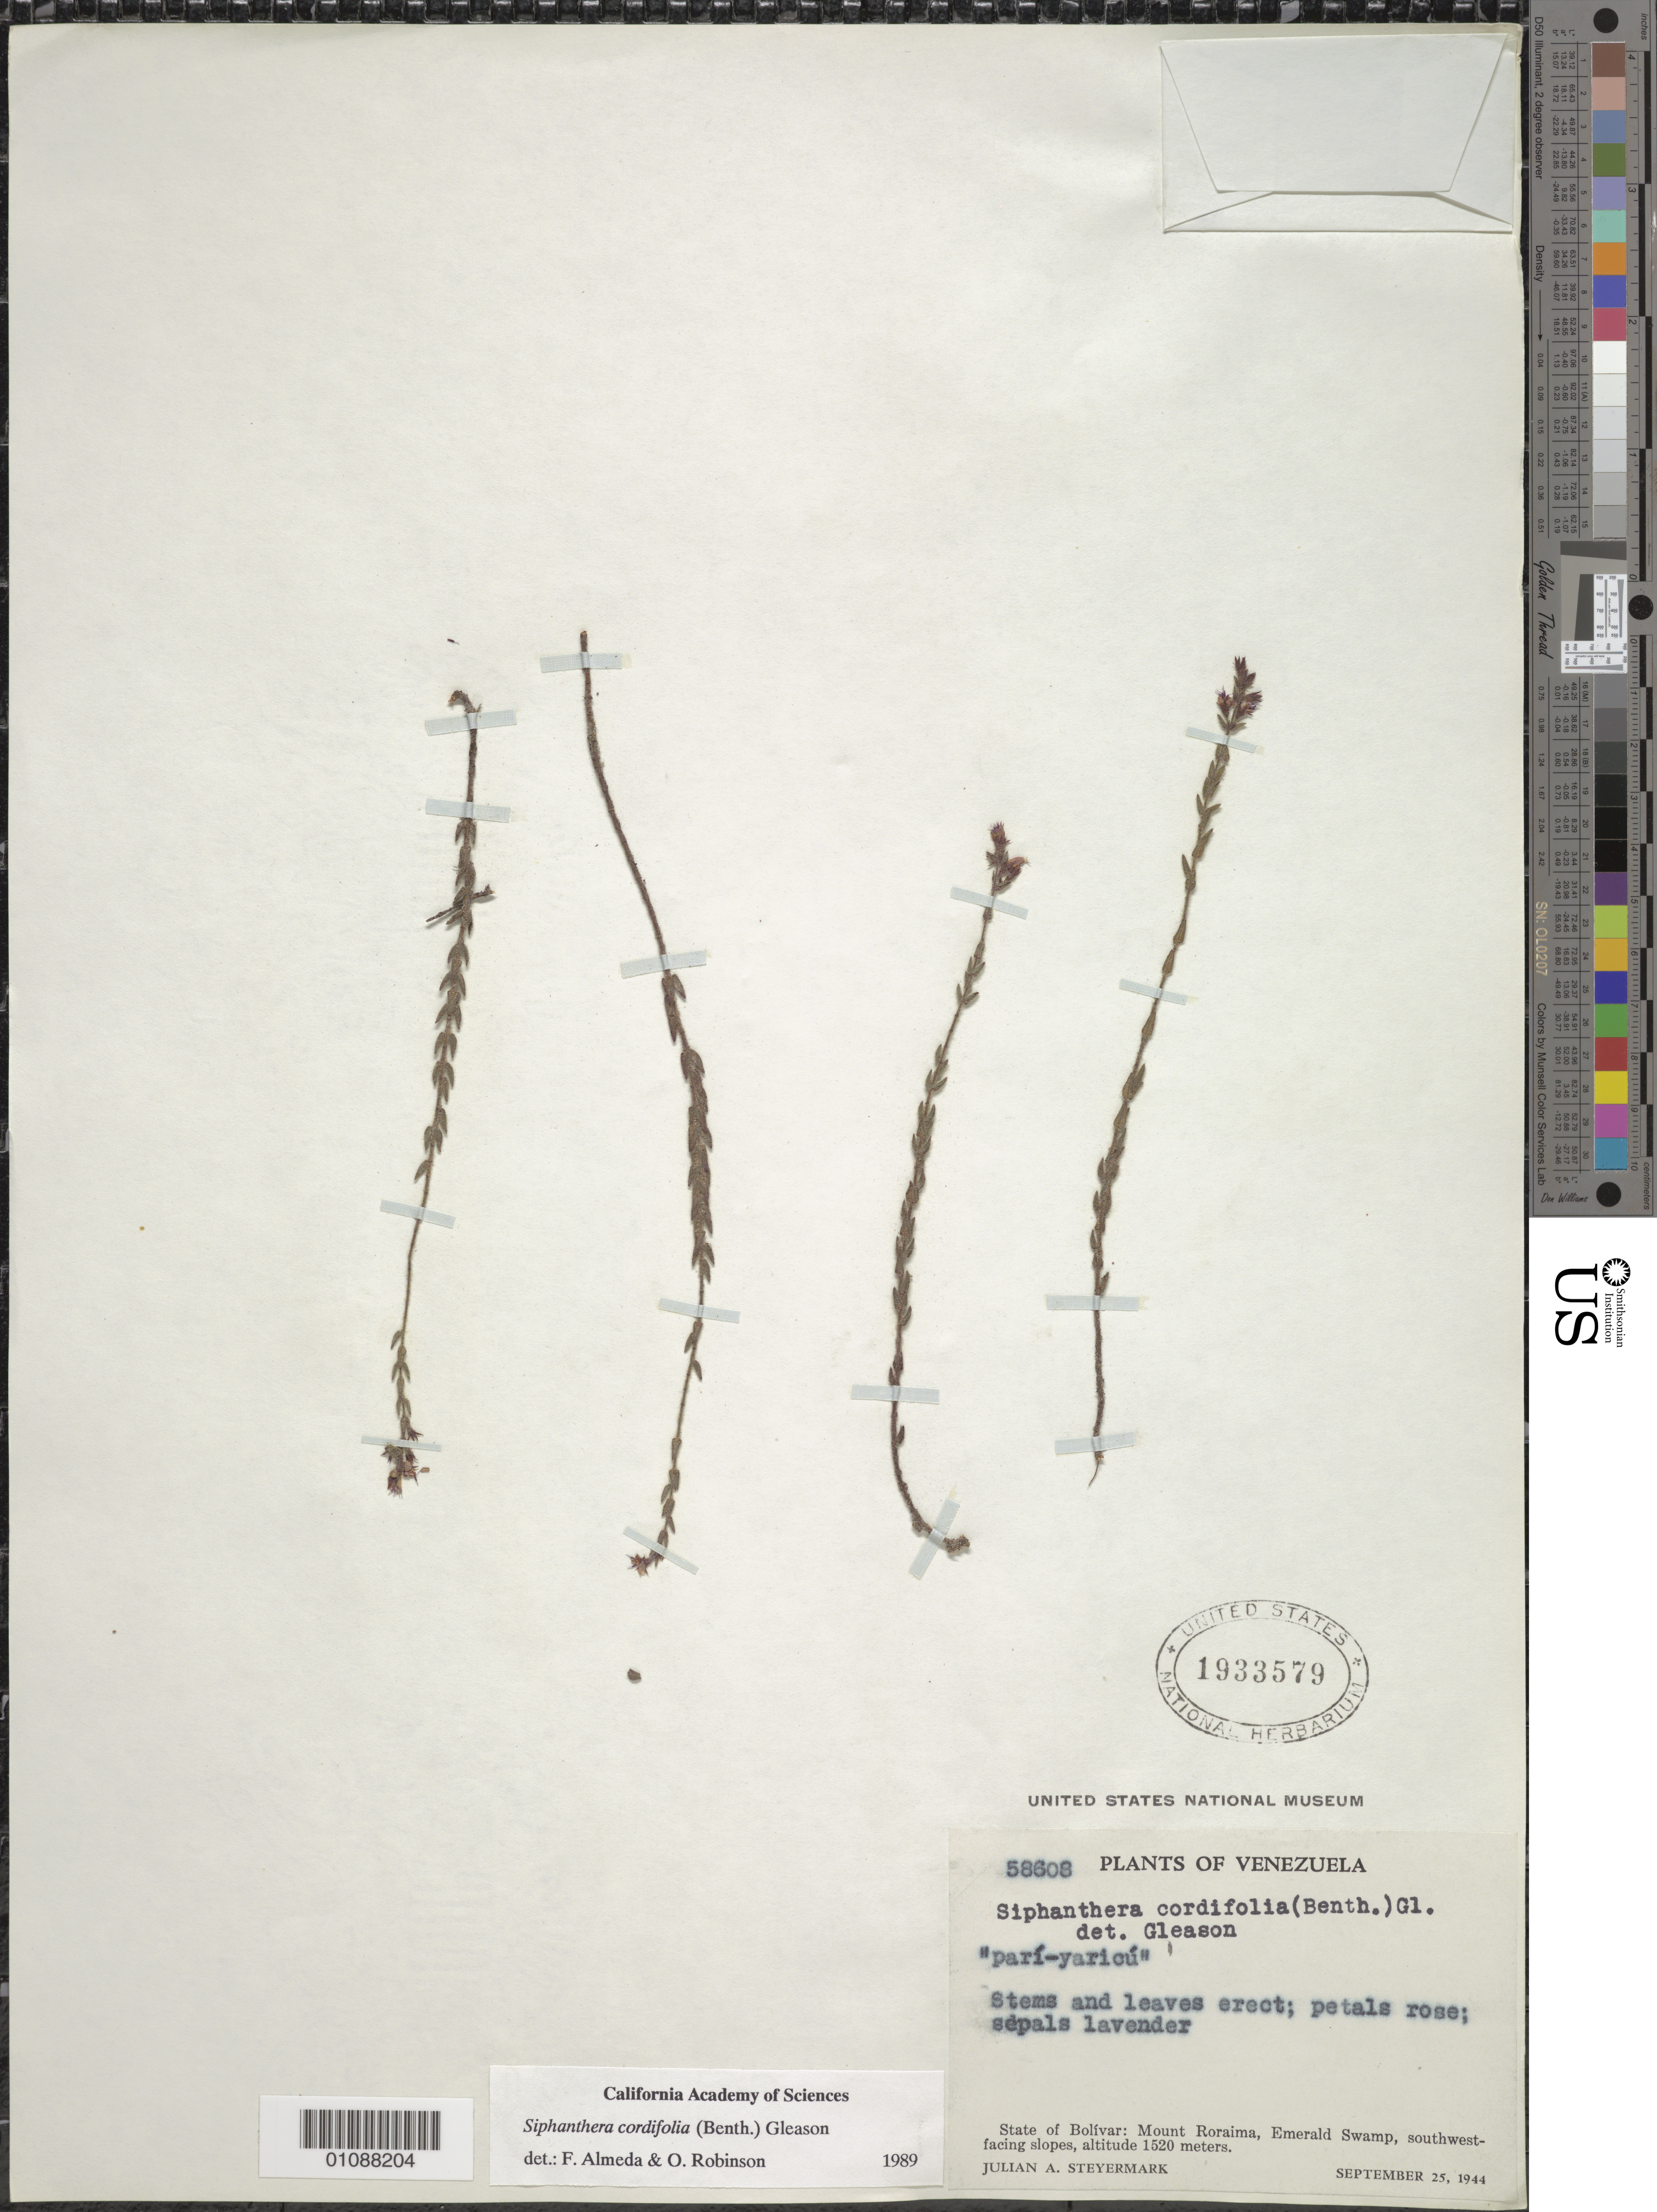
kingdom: Plantae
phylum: Tracheophyta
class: Magnoliopsida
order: Myrtales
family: Melastomataceae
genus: Siphanthera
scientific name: Siphanthera cordifolia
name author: (Benth.) Gleason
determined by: Almeda, F.; Robinson, O. R.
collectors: J. Steyermark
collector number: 58608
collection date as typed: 25-Sep-44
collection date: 1944-09-25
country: Venezuela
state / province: Bolívar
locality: Gran Sabana, Mt. Roraima, Emerald Swamp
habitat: SW facing slopes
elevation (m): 1520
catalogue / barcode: US 1933579